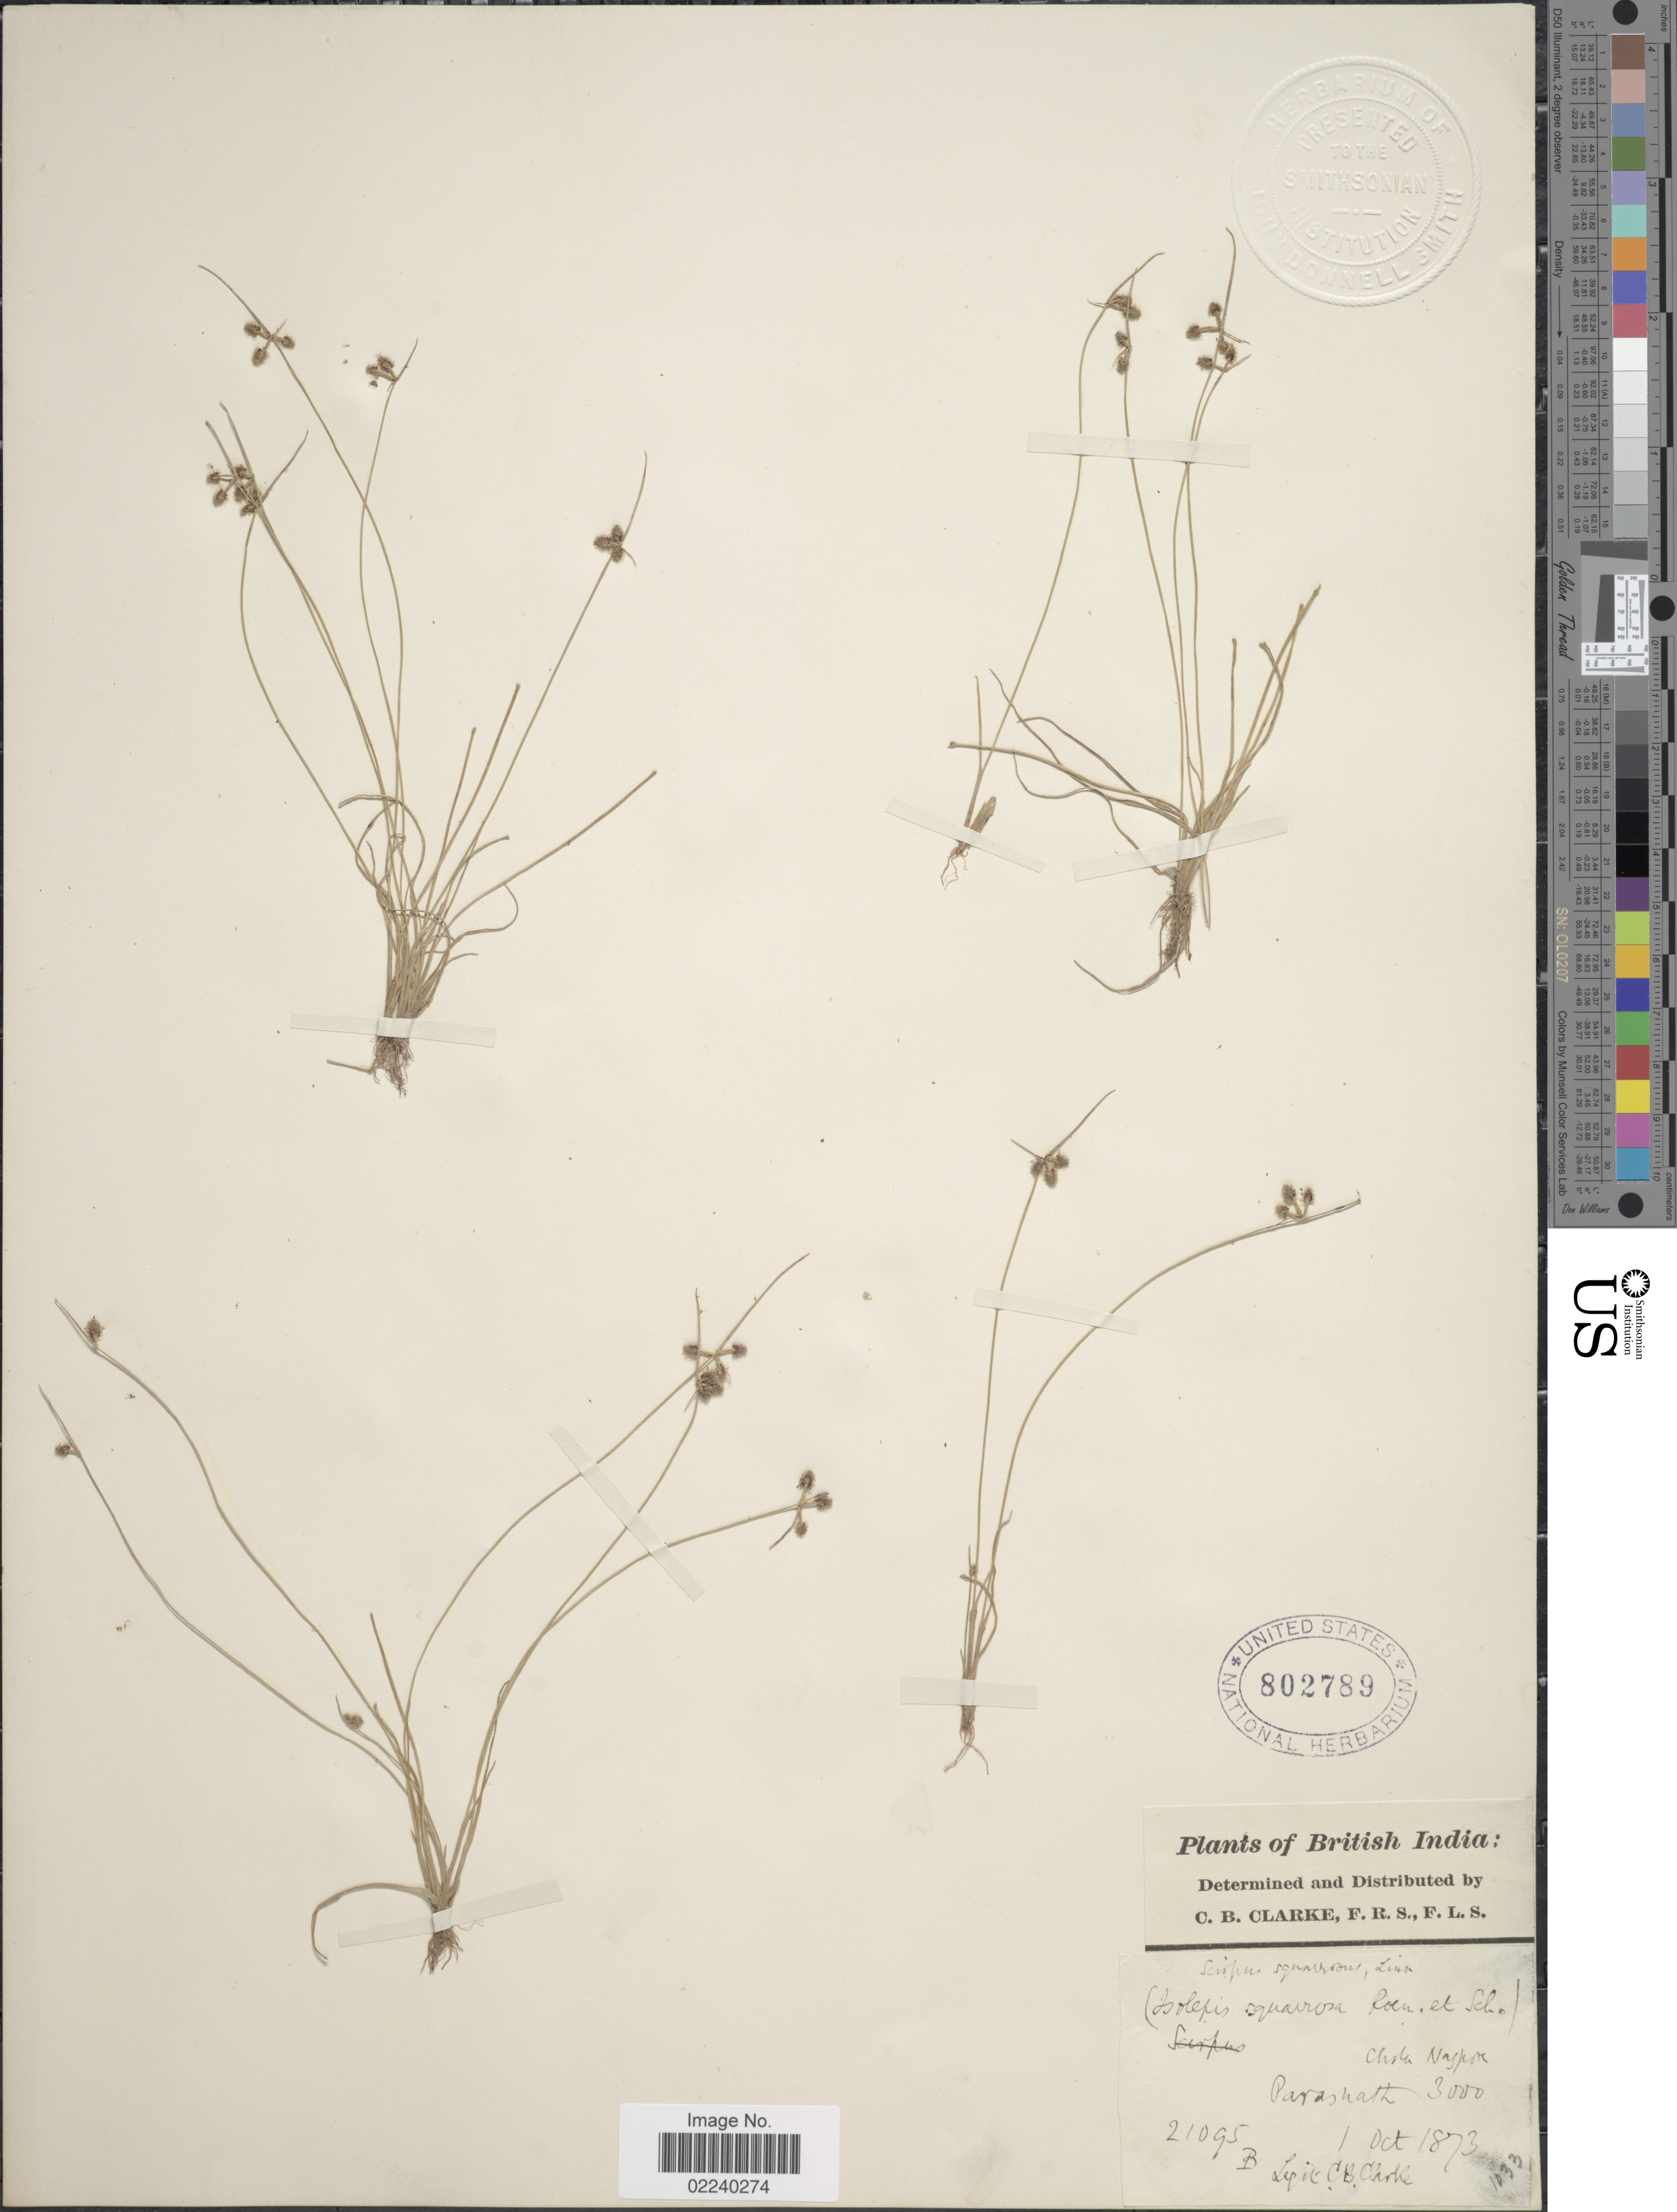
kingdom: Plantae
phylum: Tracheophyta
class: Liliopsida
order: Poales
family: Cyperaceae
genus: Cyperus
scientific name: Cyperus neochinensis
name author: (Tang & F.T. Wang) Bauters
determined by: Strong, M. T., (US), Smithsonian Institution - National Museum of Natural History (UNITED STATES)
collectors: C. B. Clarke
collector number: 21095B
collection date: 1873-10-01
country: India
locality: British India, Parasnath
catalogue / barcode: US 802789